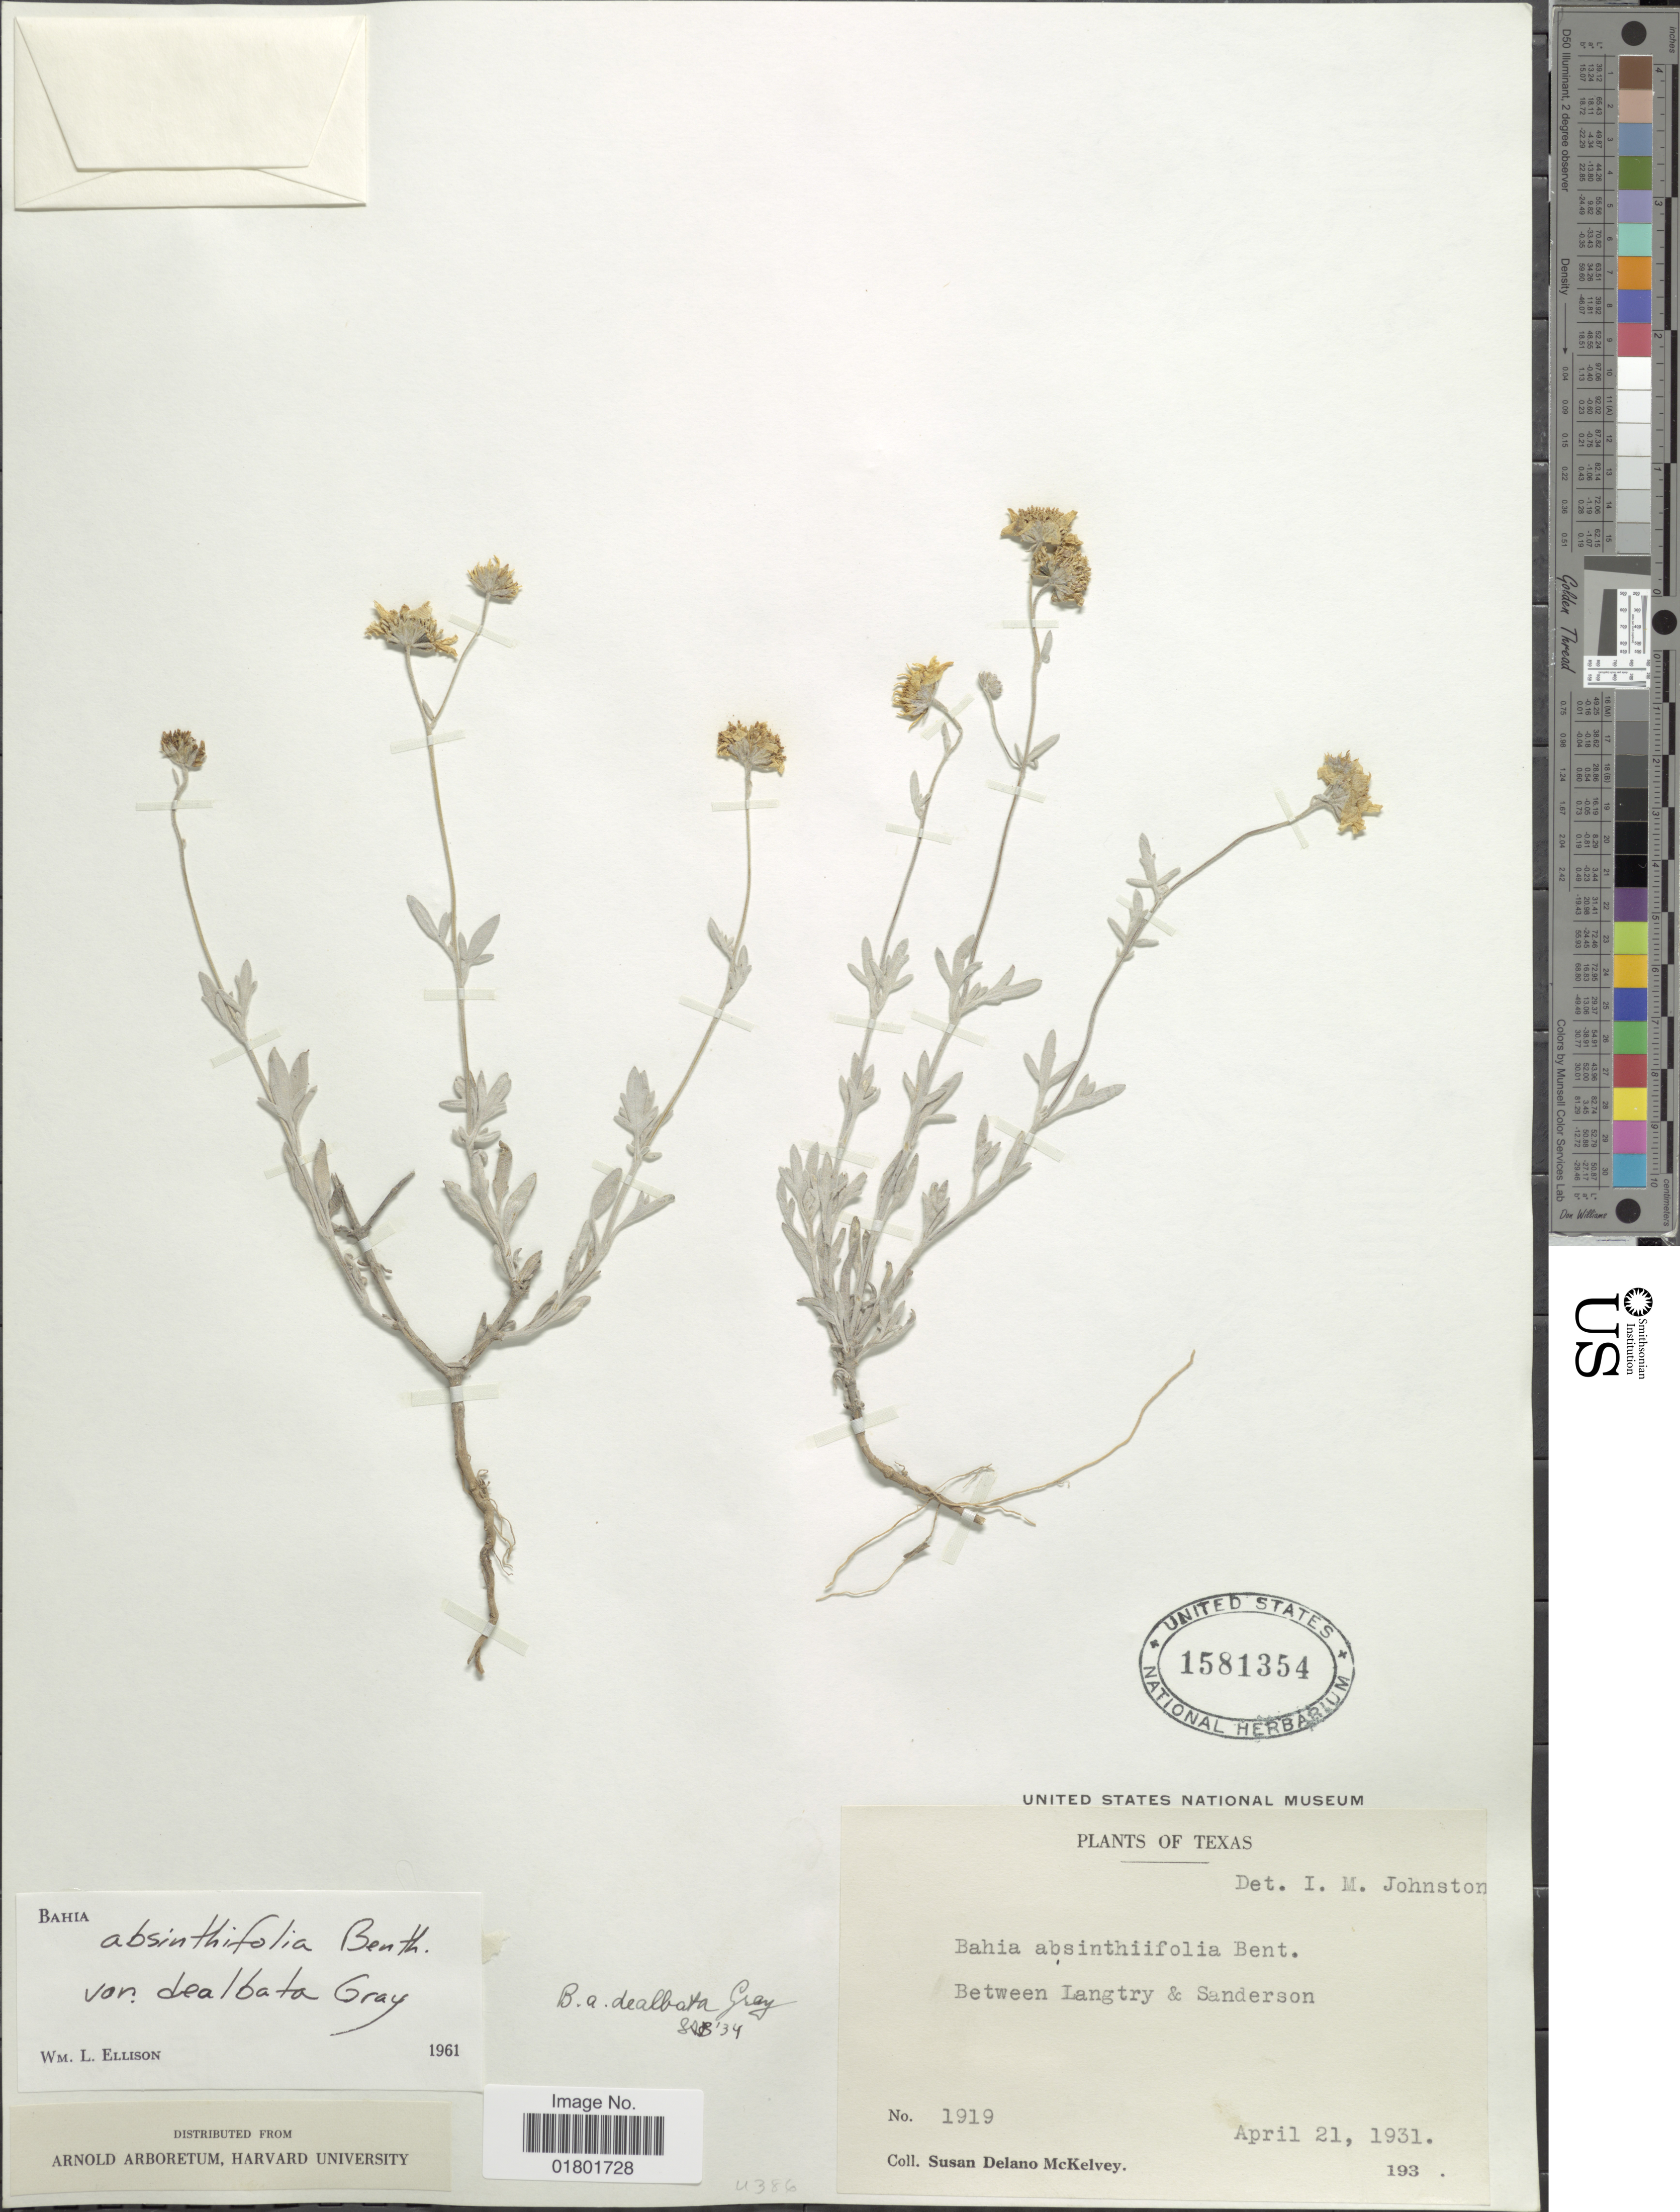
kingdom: Plantae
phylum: Tracheophyta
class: Magnoliopsida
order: Asterales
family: Asteraceae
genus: Bahia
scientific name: Bahia absinthifolia var. dealbata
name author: A. Gray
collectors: S. A. McKelvey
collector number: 1919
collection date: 1931-04-21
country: United States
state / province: Texas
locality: Between Langtry & Sanderson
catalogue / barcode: US 1581354